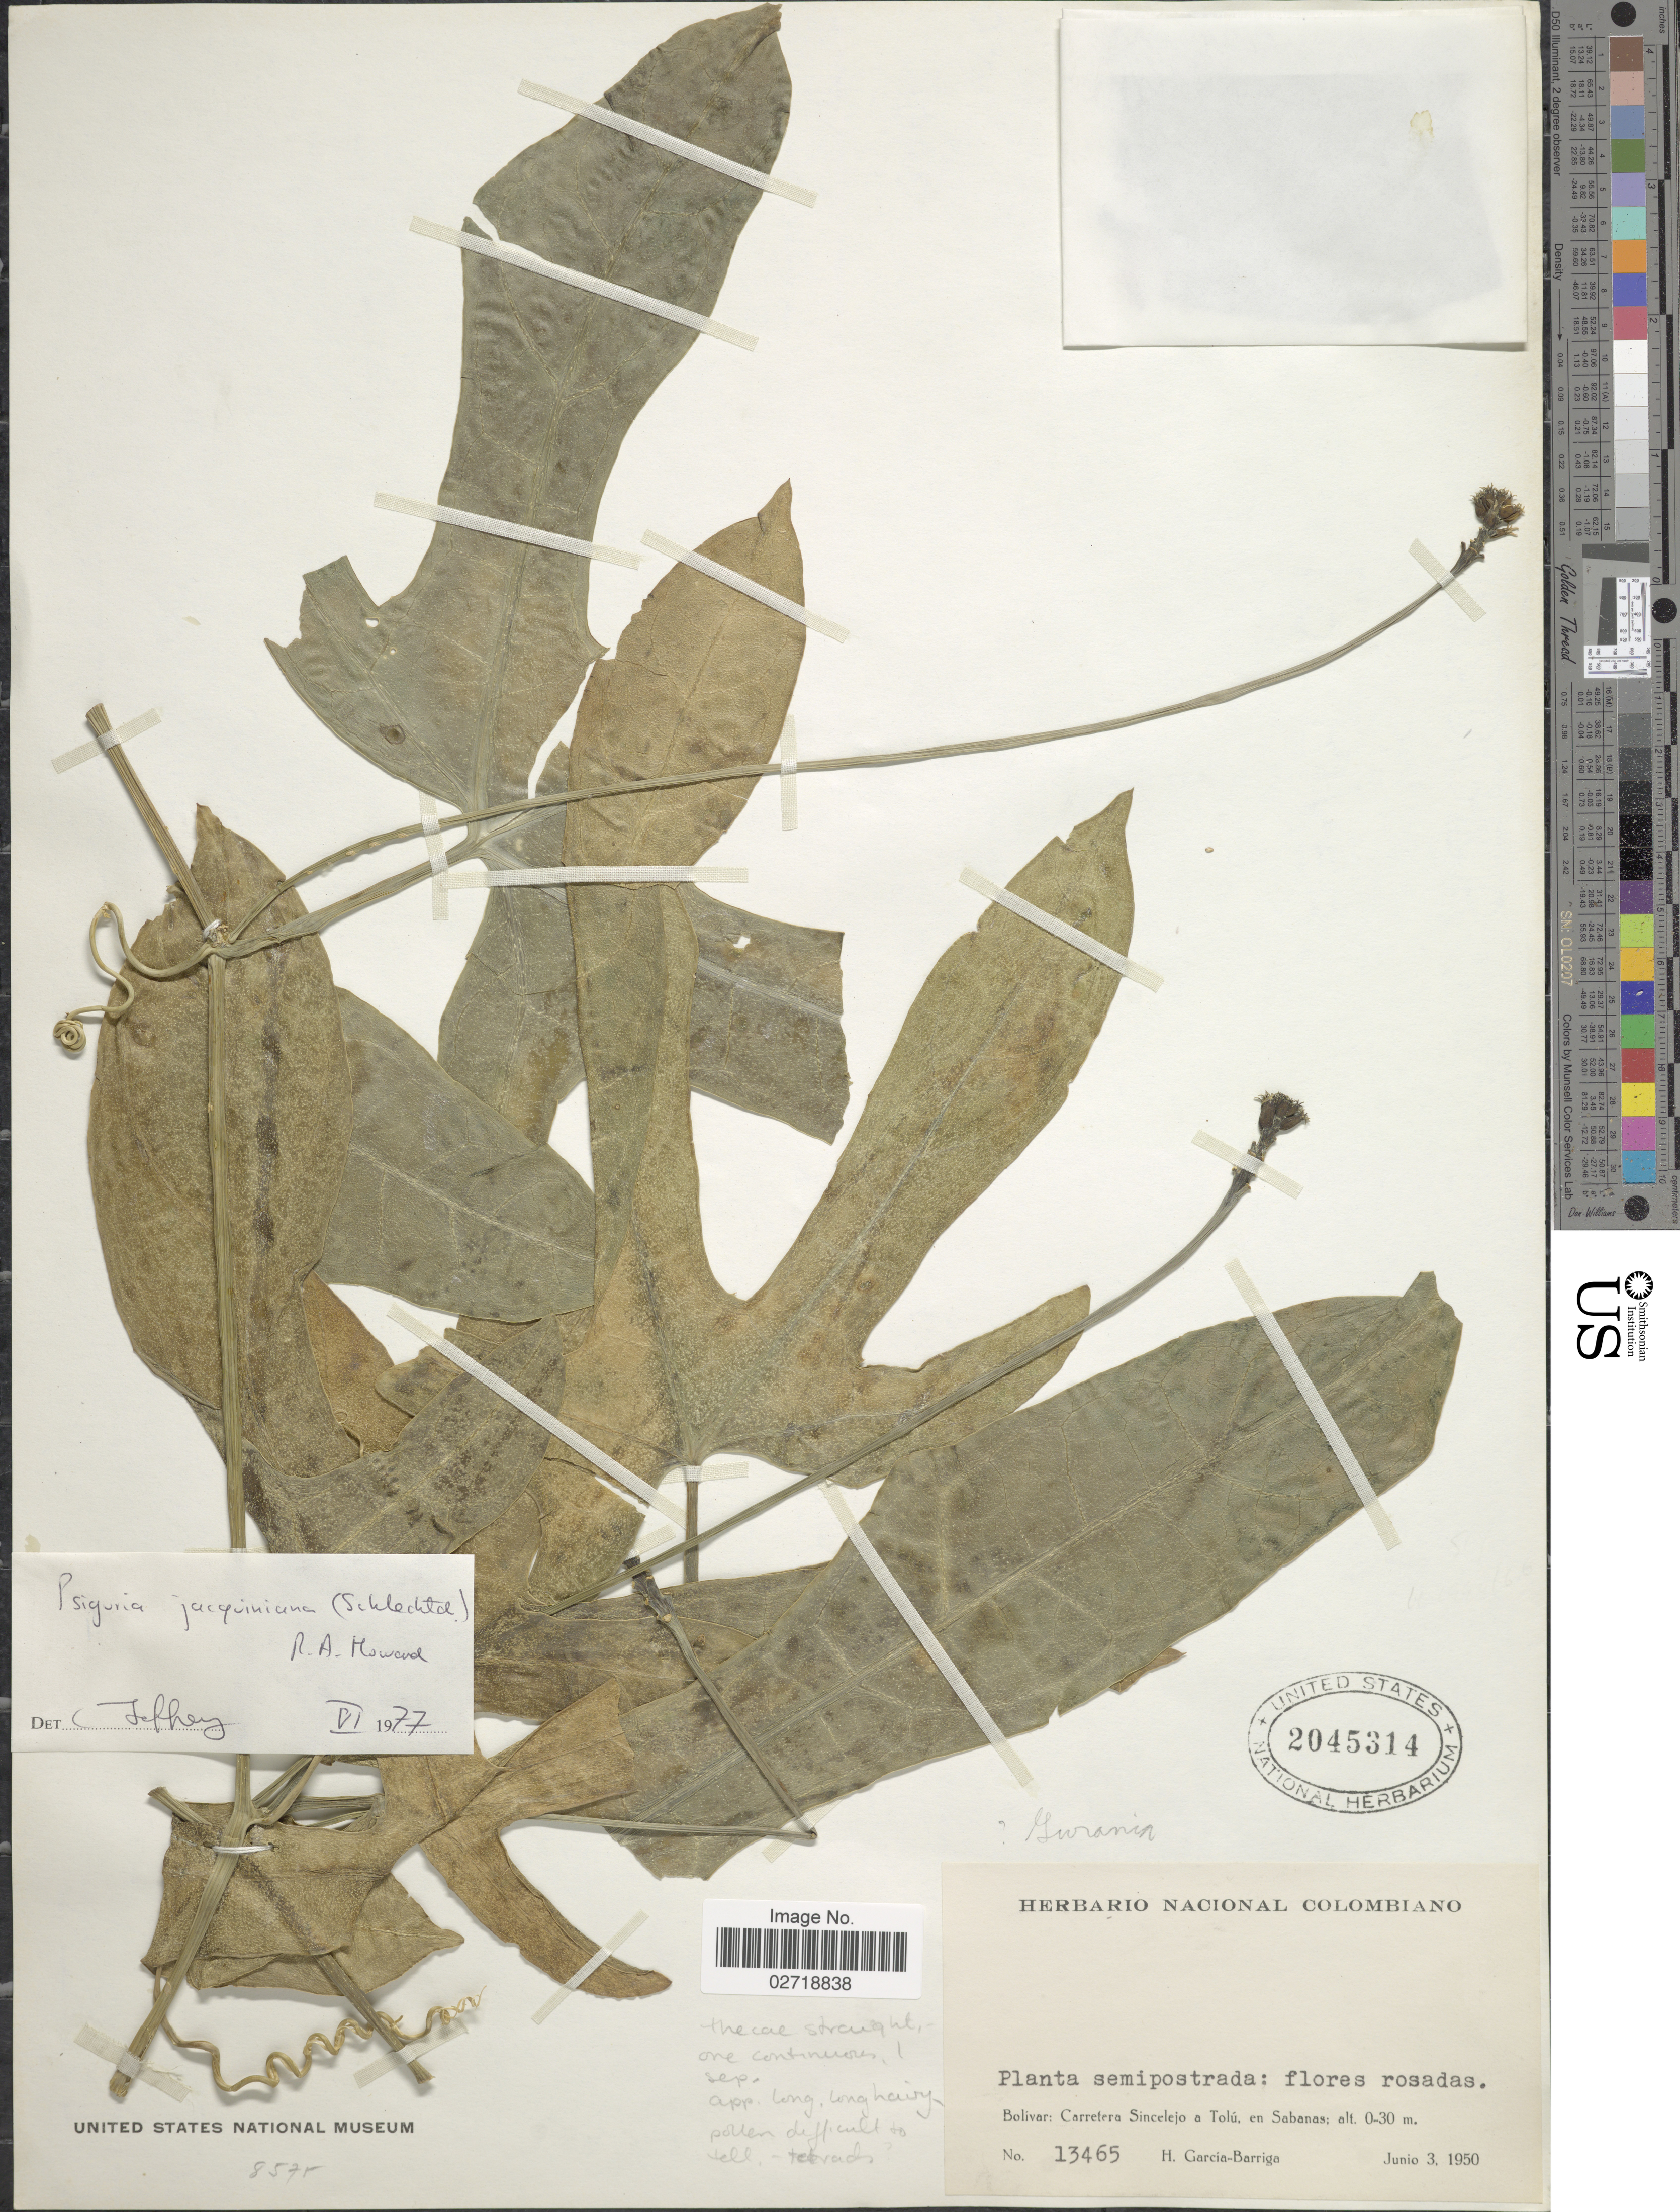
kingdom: Plantae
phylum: Tracheophyta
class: Magnoliopsida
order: Cucurbitales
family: Cucurbitaceae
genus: Psiguria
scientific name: Psiguria jacquiniana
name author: (Schltdl.) R.A. Howard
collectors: H. García Barriga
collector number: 13465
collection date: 1950-06-03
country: Colombia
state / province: Bolívar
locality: Carretera Sincelejo a Tolu, en Sabanas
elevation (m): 0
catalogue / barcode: US 2045314